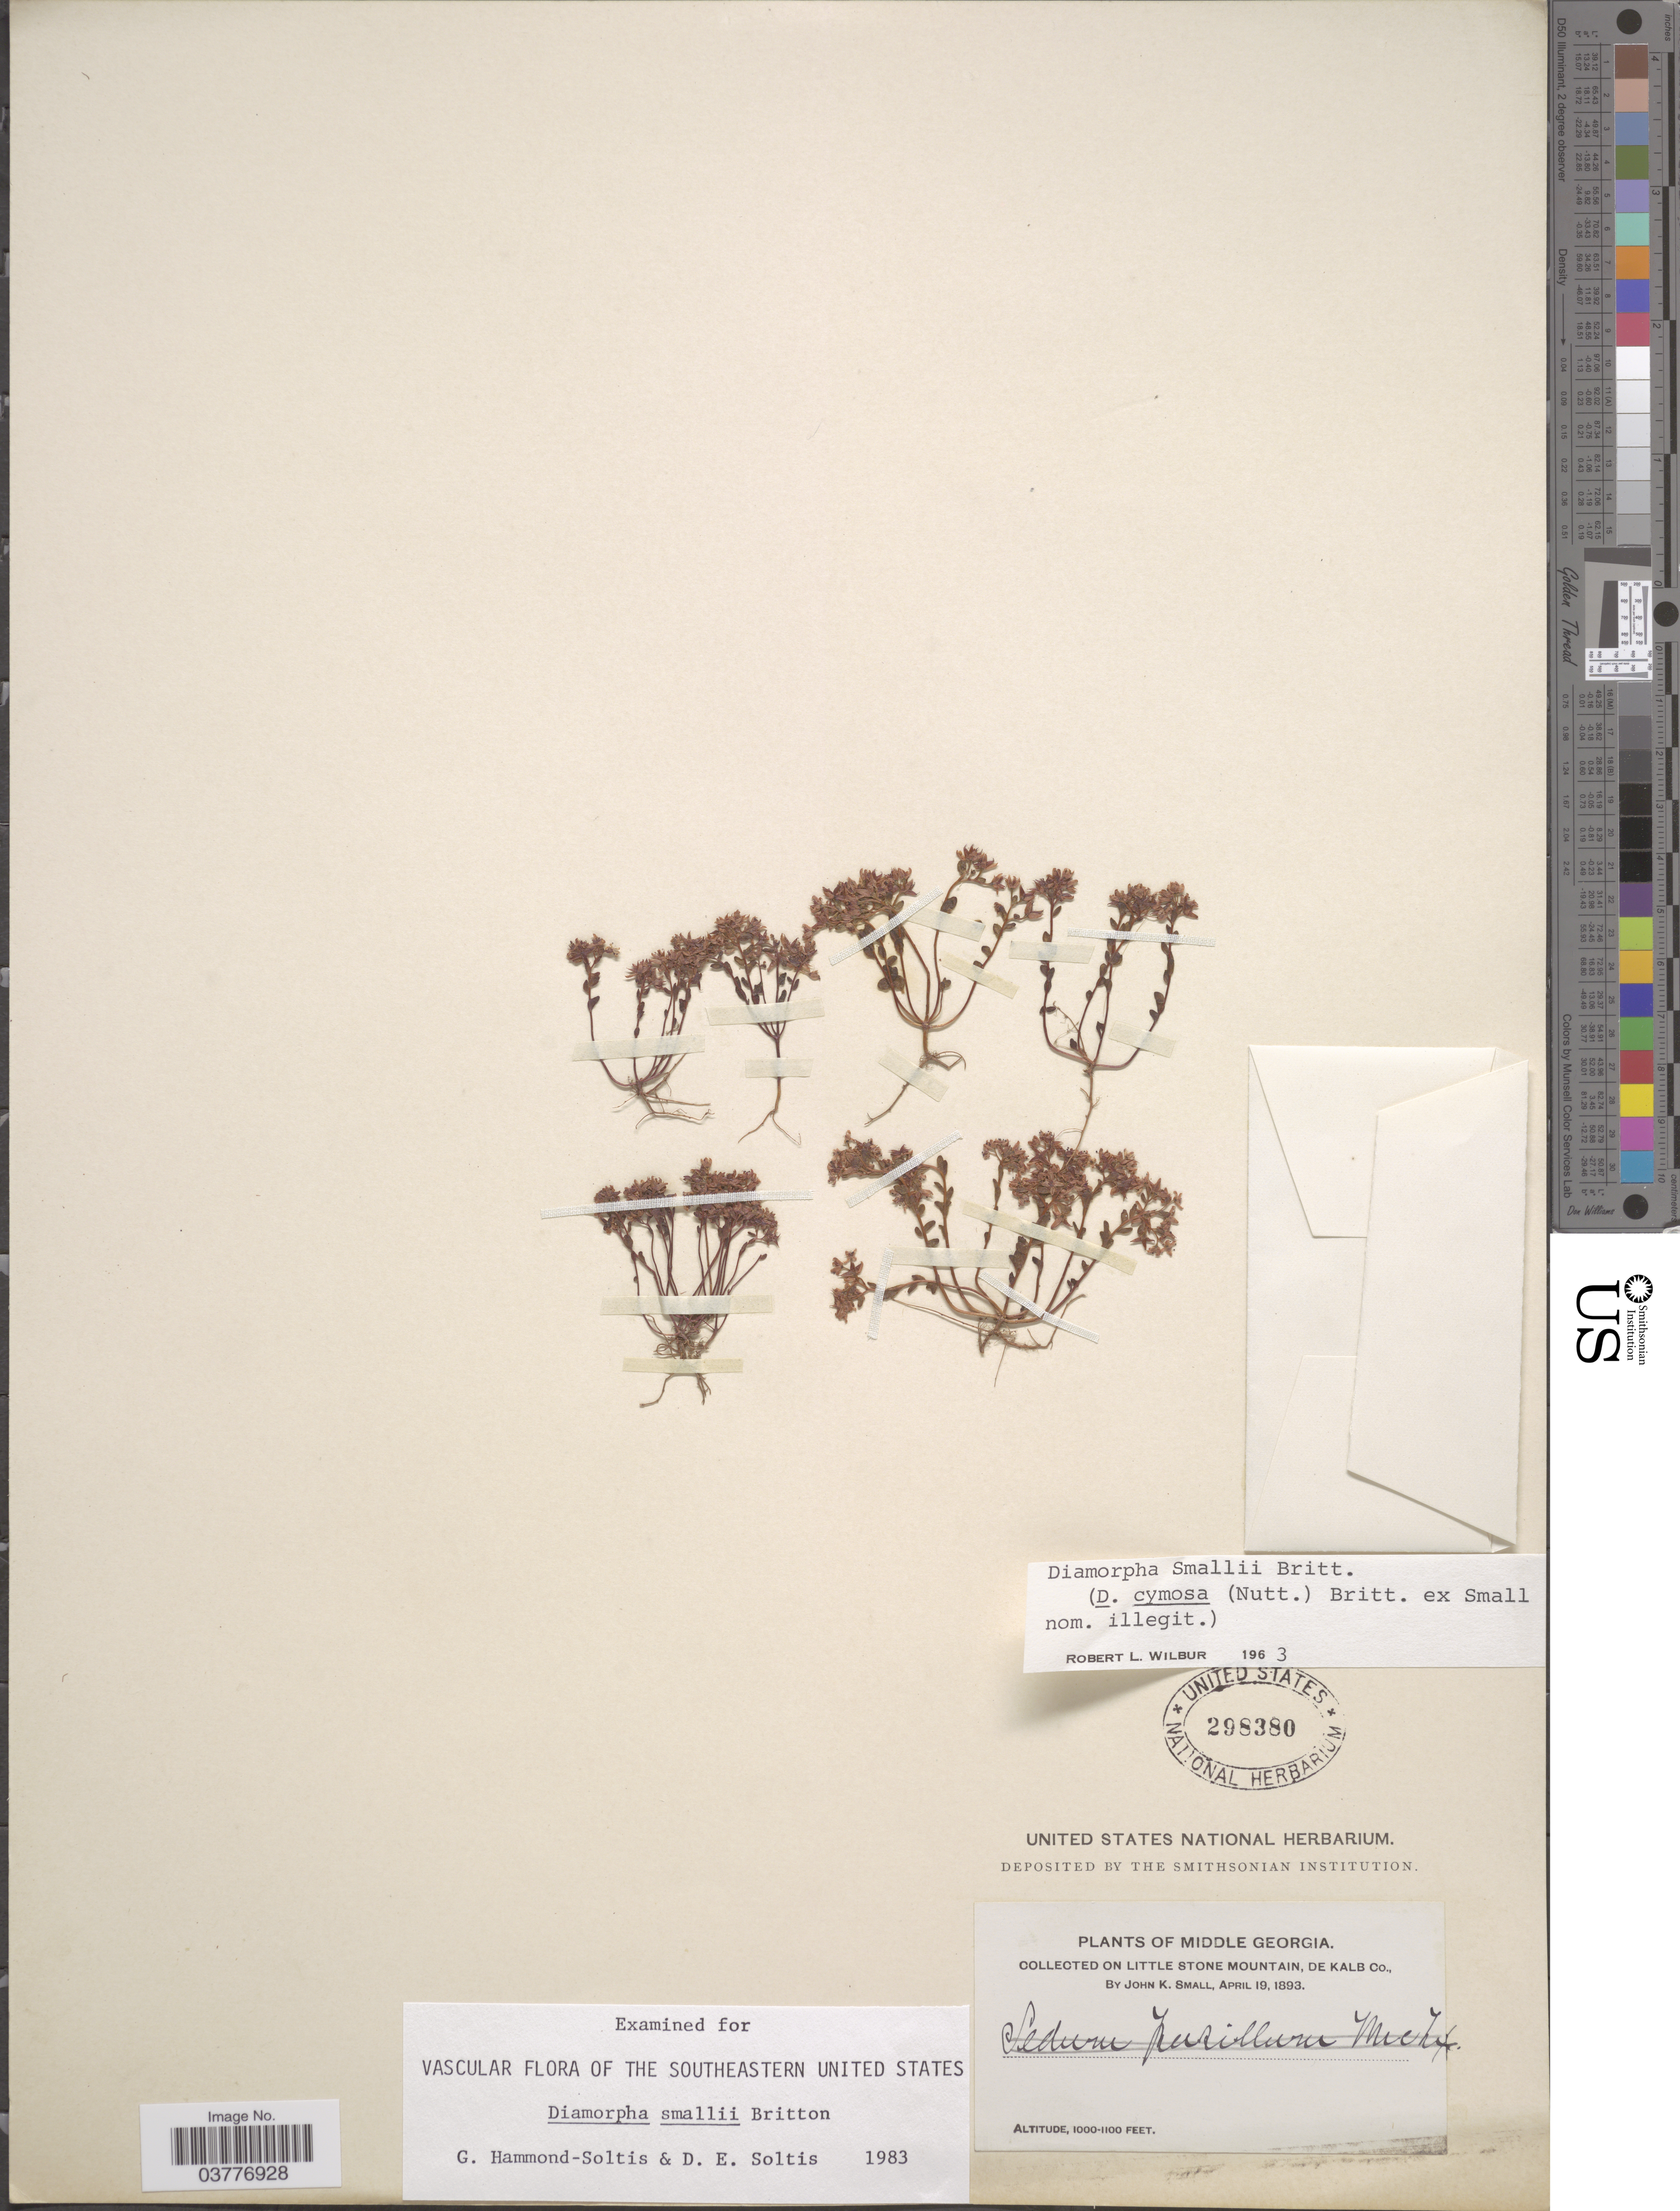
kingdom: Plantae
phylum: Tracheophyta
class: Magnoliopsida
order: Saxifragales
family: Crassulaceae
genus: Sedum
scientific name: Sedum smallii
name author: (Britton) H.E. Ahles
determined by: Strong, Mark T., (BOT), Smithsonian Institution - National Museum of Natural History (UNITED STATES)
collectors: J. K. Small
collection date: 1893-04-19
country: United States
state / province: Georgia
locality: Middle Georgia. Little Stone Mountain, De Kalb Co.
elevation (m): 305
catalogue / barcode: US 298380